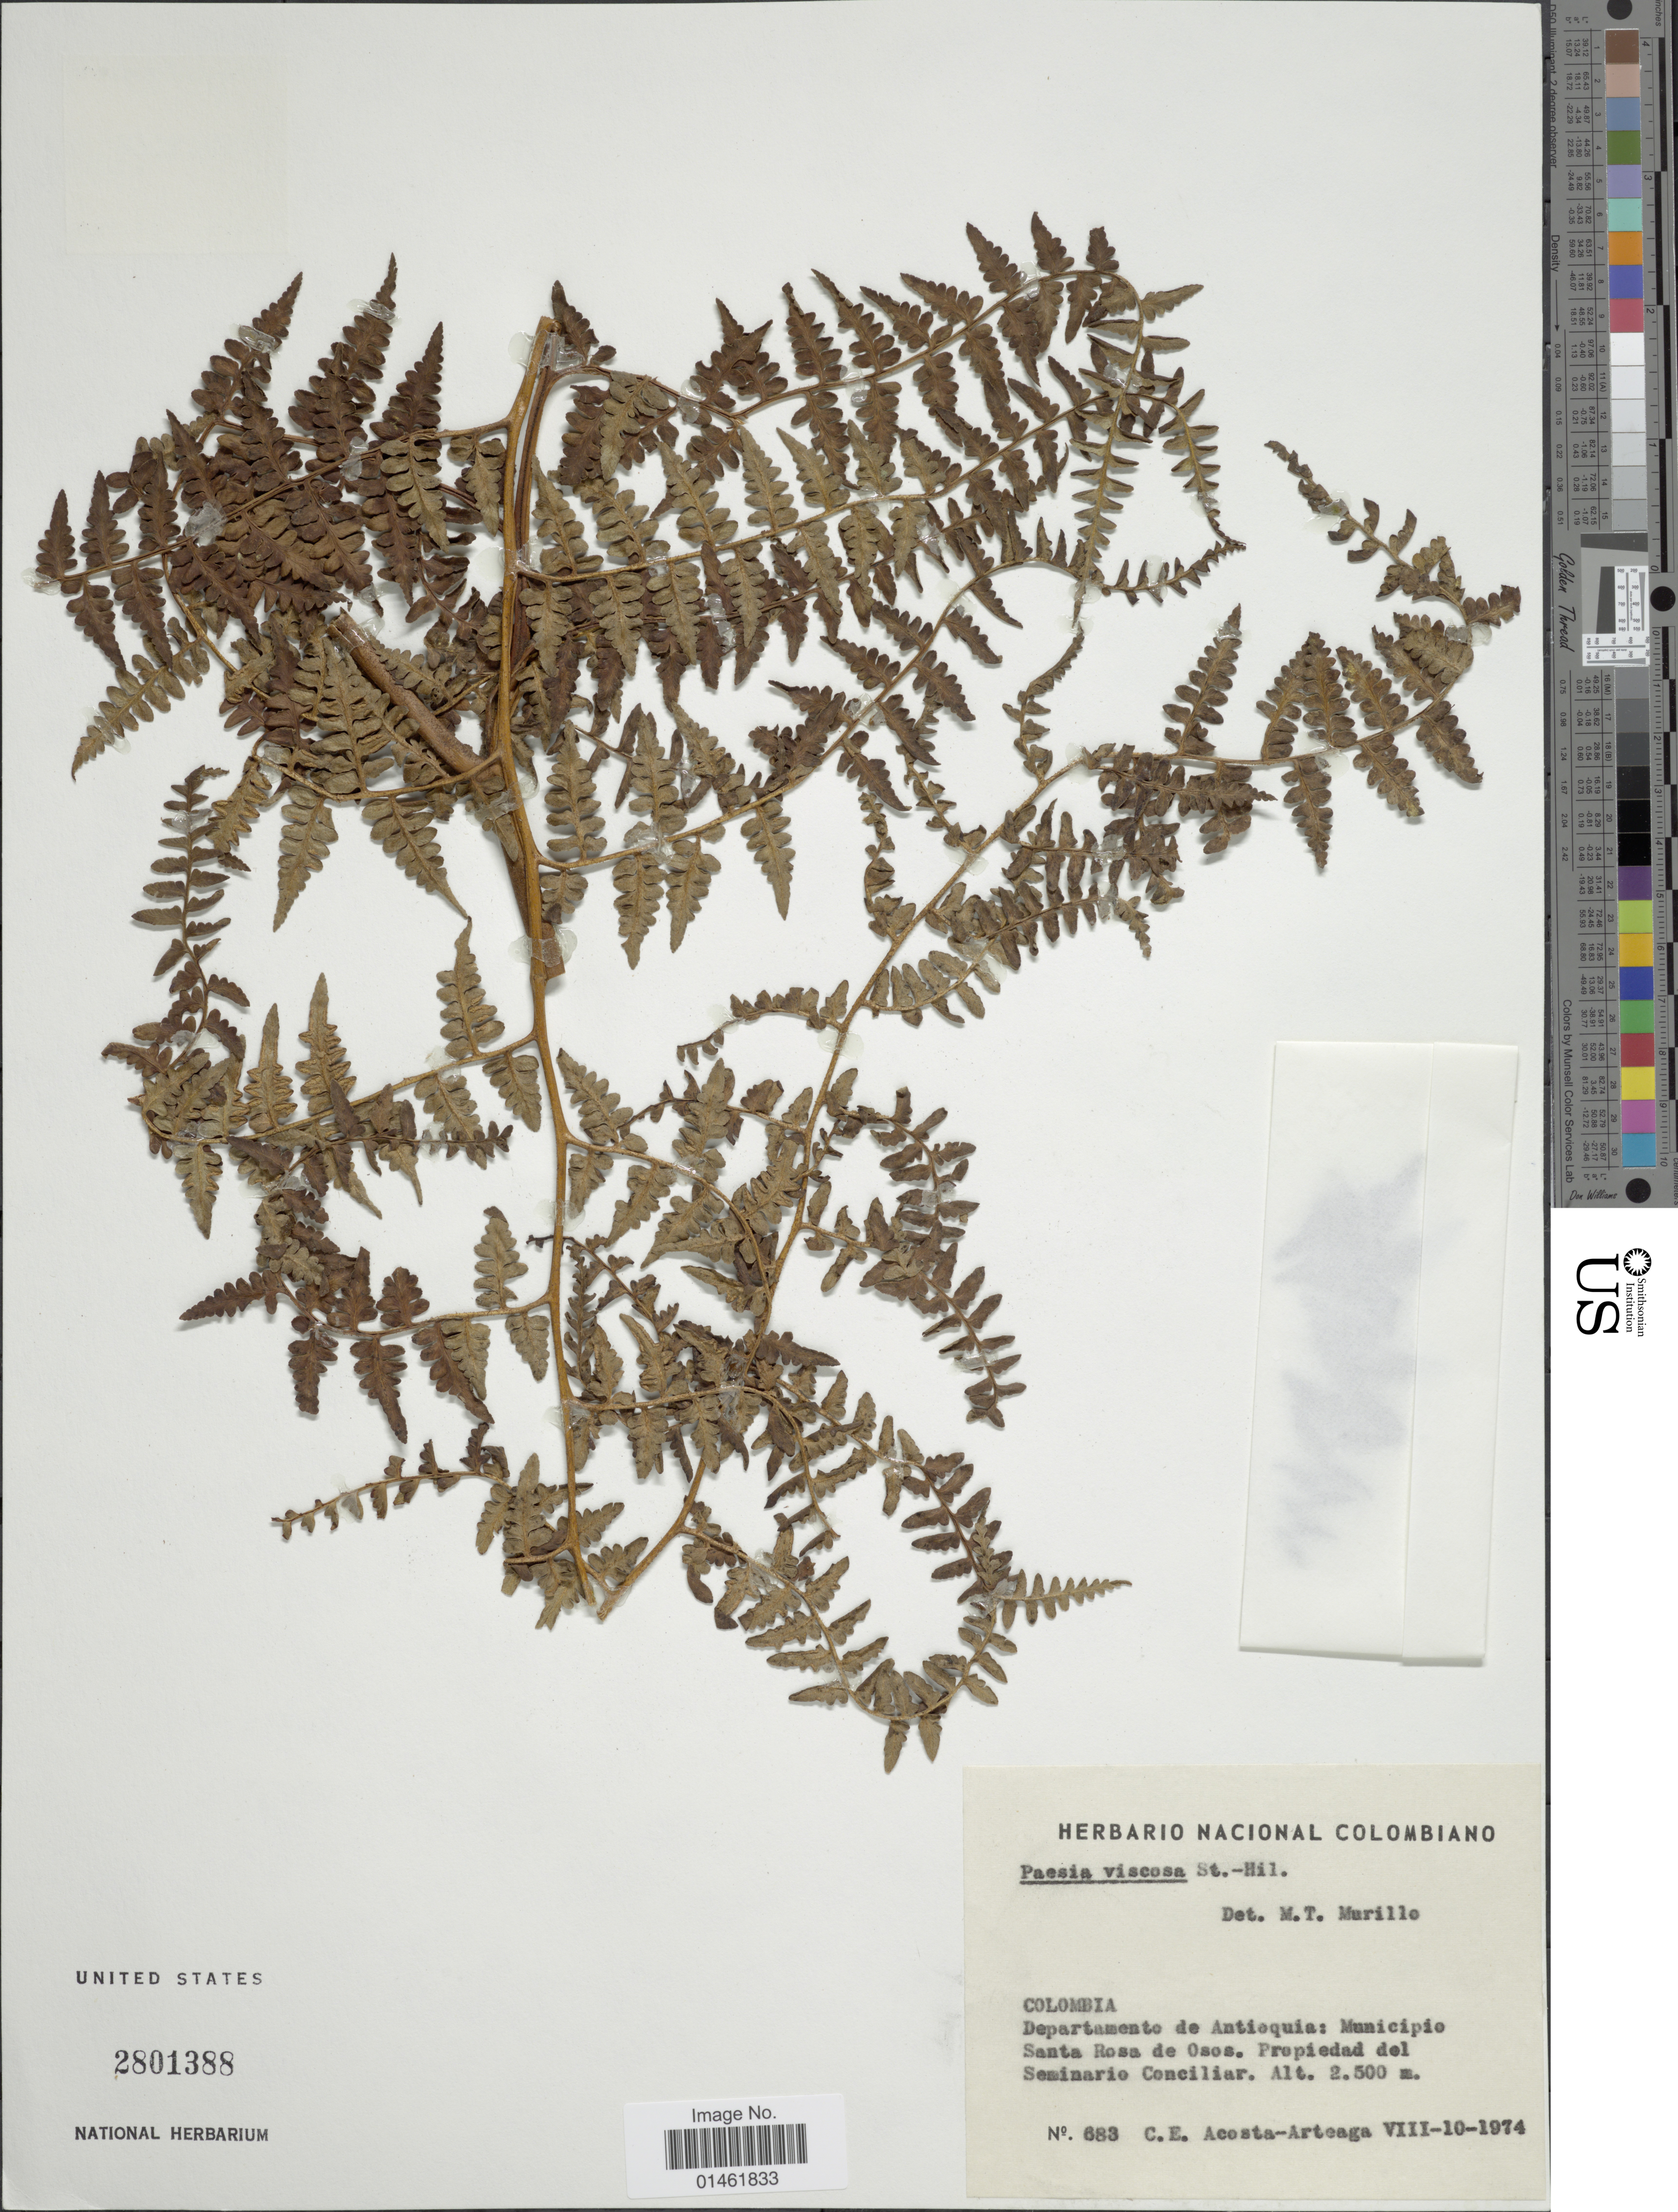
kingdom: Plantae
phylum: Tracheophyta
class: Polypodiopsida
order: Polypodiales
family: Dennstaedtiaceae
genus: Paesia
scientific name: Paesia glandulosa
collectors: C. E. Acosta-Arteaga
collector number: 683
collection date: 1974-08-10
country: Colombia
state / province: Antioquia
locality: Colombia, Departamento de Antioquia: Municipio Santa Rosa de Osos, propiedad del Seminario Conciliar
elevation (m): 2500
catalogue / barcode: US 2801388